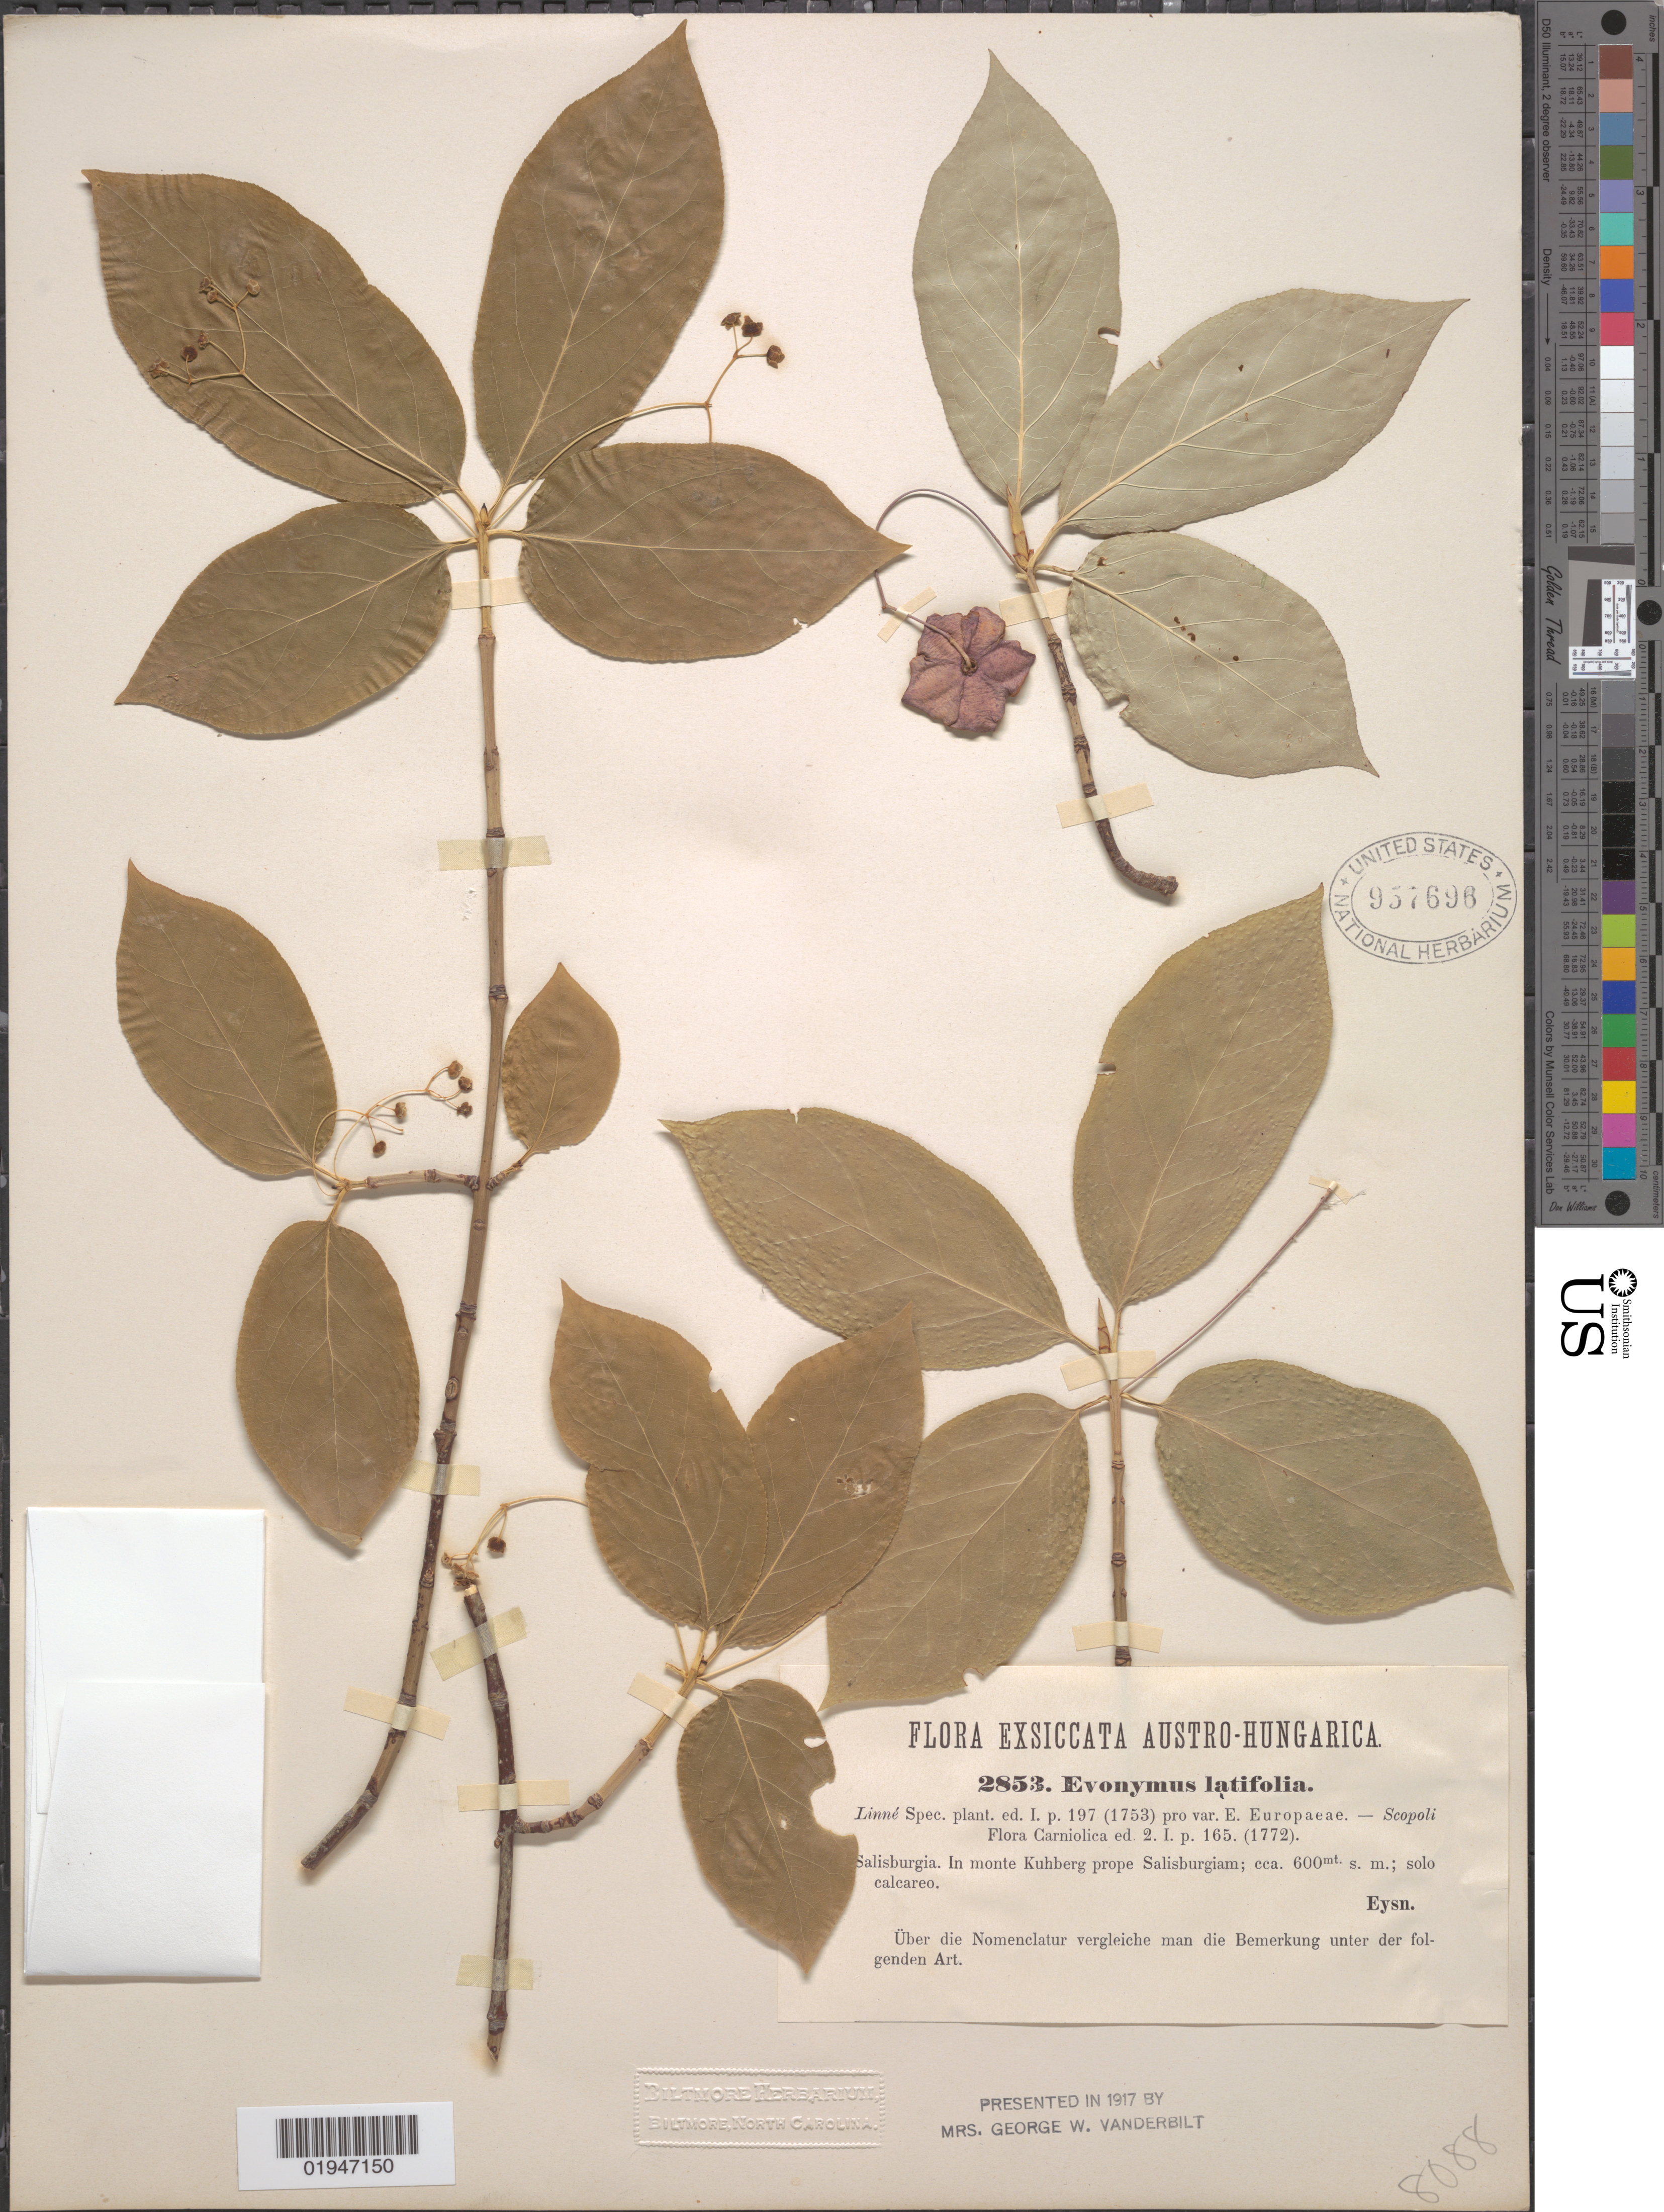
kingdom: Plantae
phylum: Tracheophyta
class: Magnoliopsida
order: Celastrales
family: Celastraceae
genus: Euonymus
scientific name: Euonymus latifolius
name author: (L.) Mill.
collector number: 2853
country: Austria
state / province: Salzburg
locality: Salisburgia. In monte Kuhberg prope Salisburgiam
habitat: Solo calcareo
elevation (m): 600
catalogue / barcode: US 957696